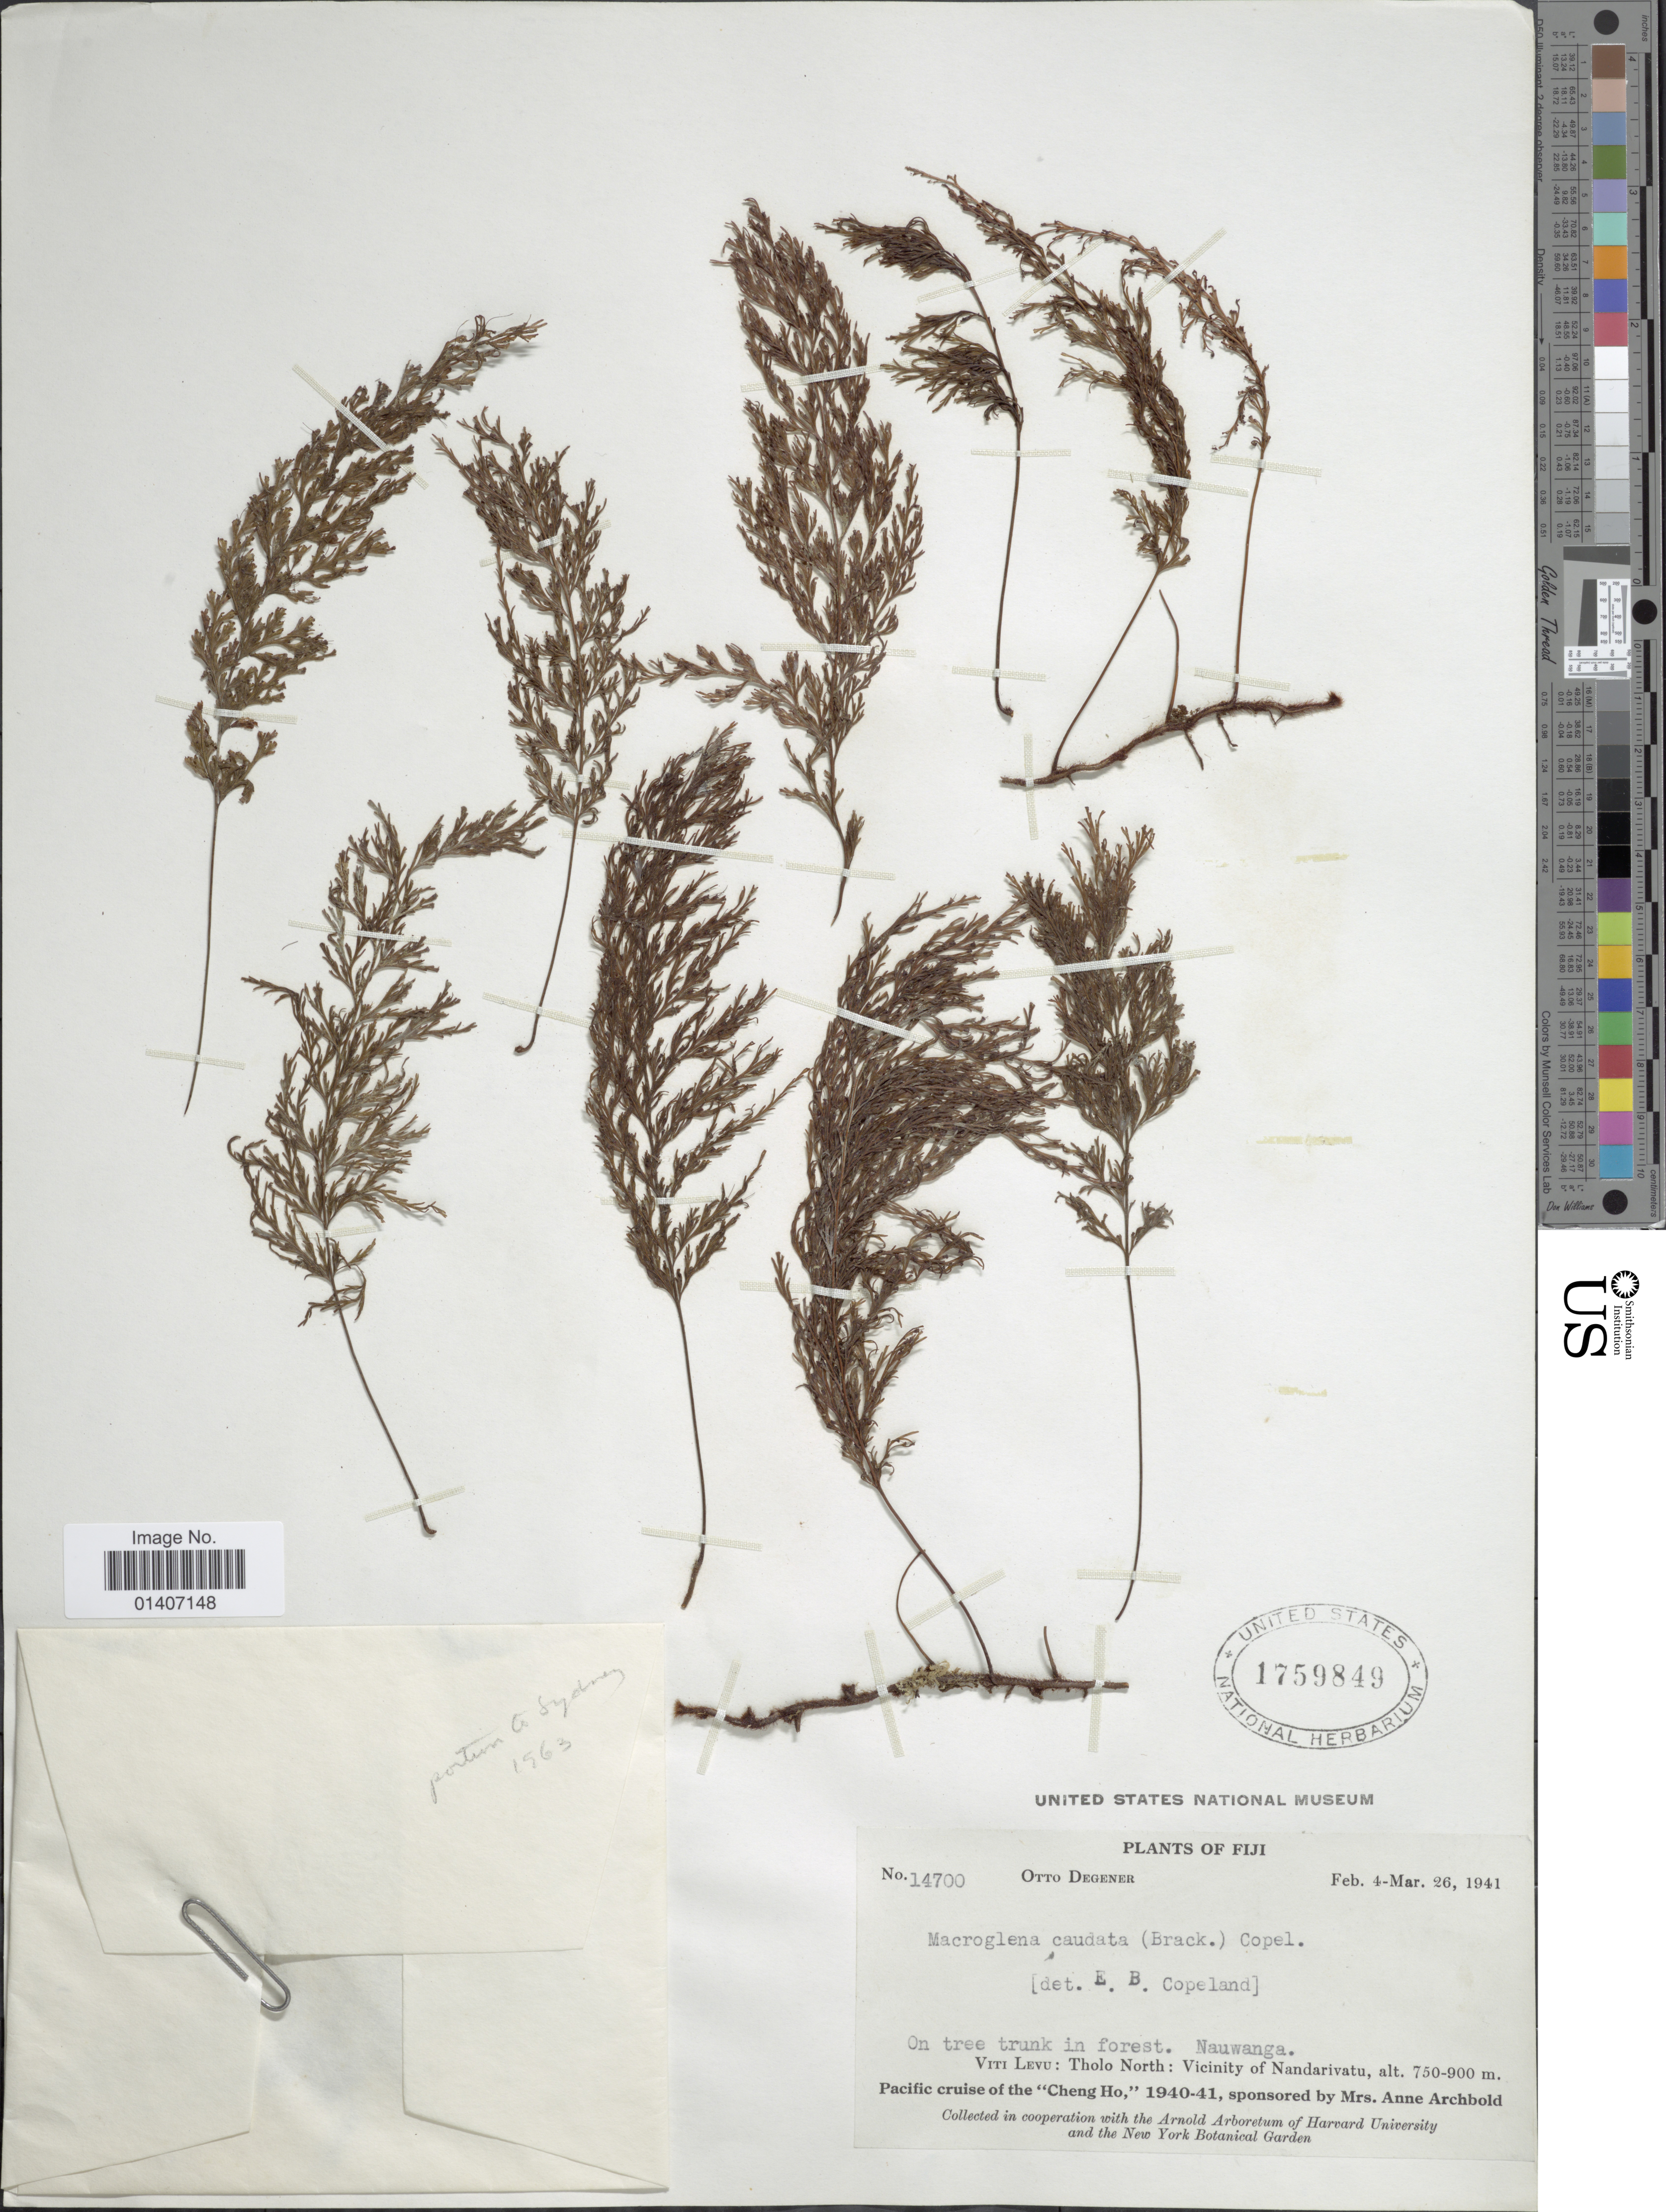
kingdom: Plantae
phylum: Tracheophyta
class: Polypodiopsida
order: Hymenophyllales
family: Hymenophyllaceae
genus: Abrodictyum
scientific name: Abrodictyum caudatum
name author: (Brack.) Ebihara & K. Iwats.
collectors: O. Degener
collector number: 14700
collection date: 1941-02-04/1941-03-26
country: Fiji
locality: On tree trunk in forest: Nauwanga, Viti Levu: Tholo North: Vicinity of Nandarivatu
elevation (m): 750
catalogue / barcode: US 1759849